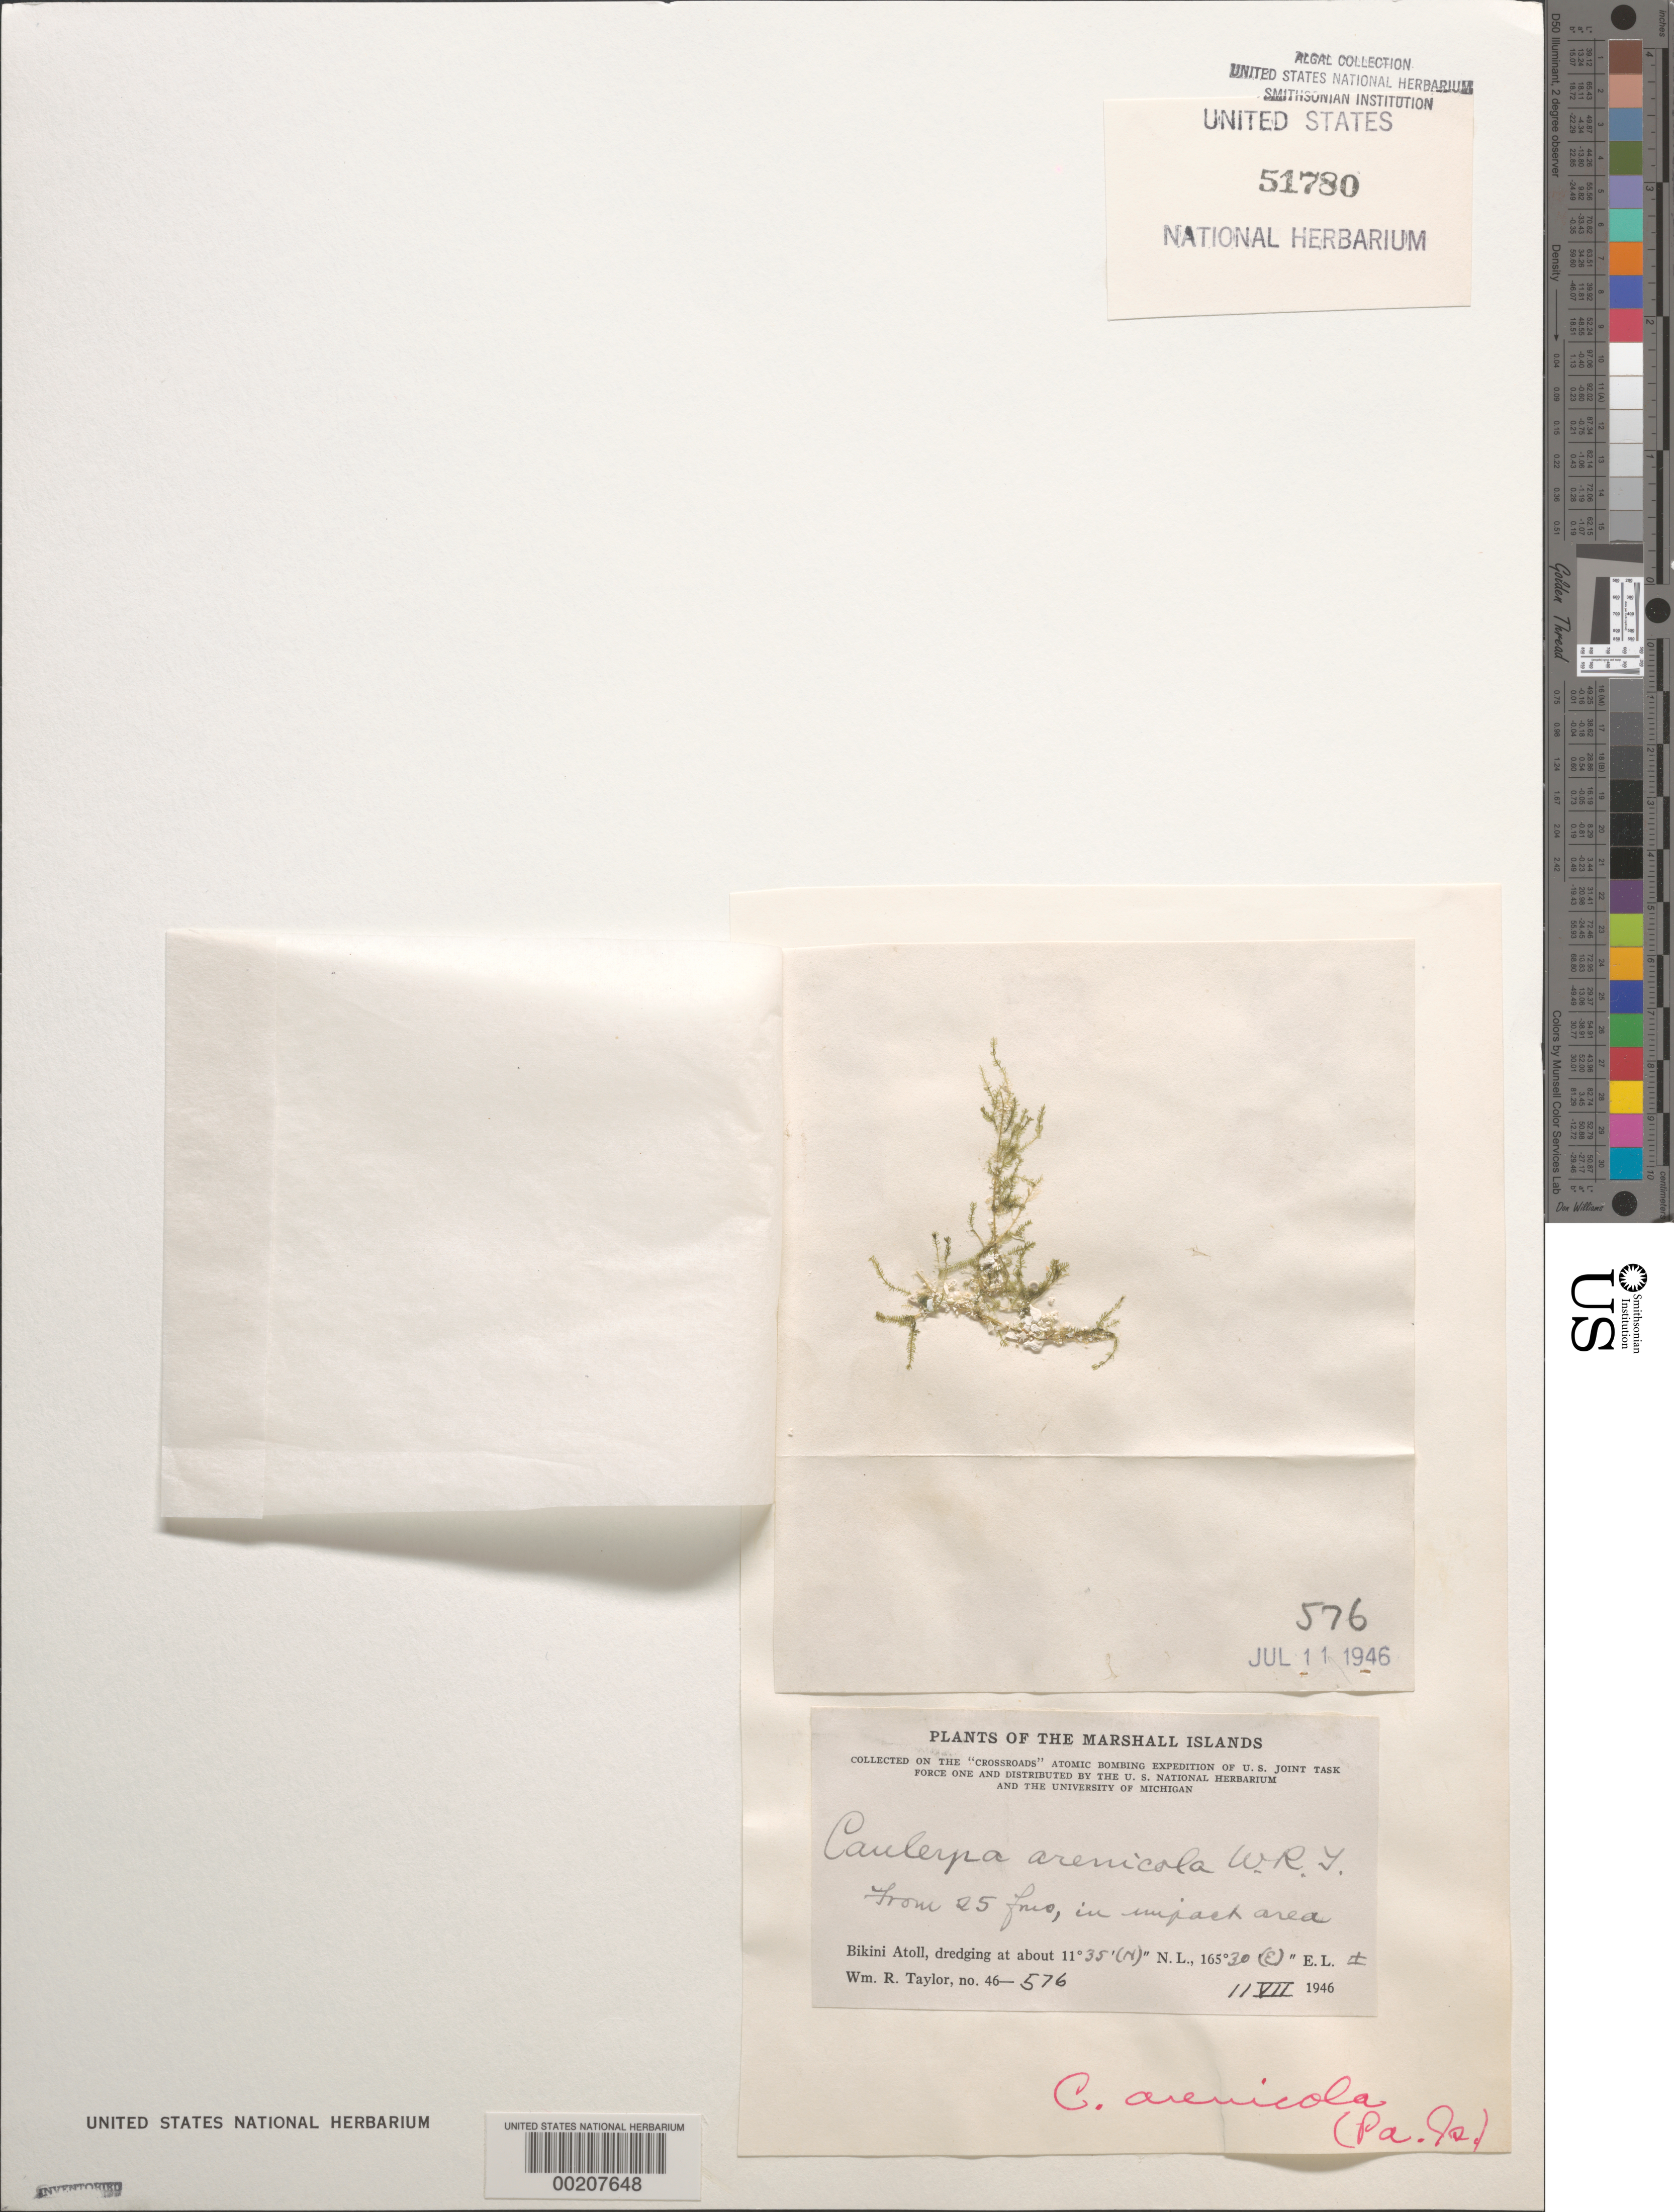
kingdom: Plantae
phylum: Chlorophyta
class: Ulvophyceae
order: Bryopsidales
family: Caulerpaceae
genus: Caulerpa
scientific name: Caulerpa antoensis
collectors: W. R. Taylor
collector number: WRT 46-576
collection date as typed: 11 Jul 1946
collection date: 1946-07-11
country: Marshall Islands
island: Bikini Atoll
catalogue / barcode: US 51780